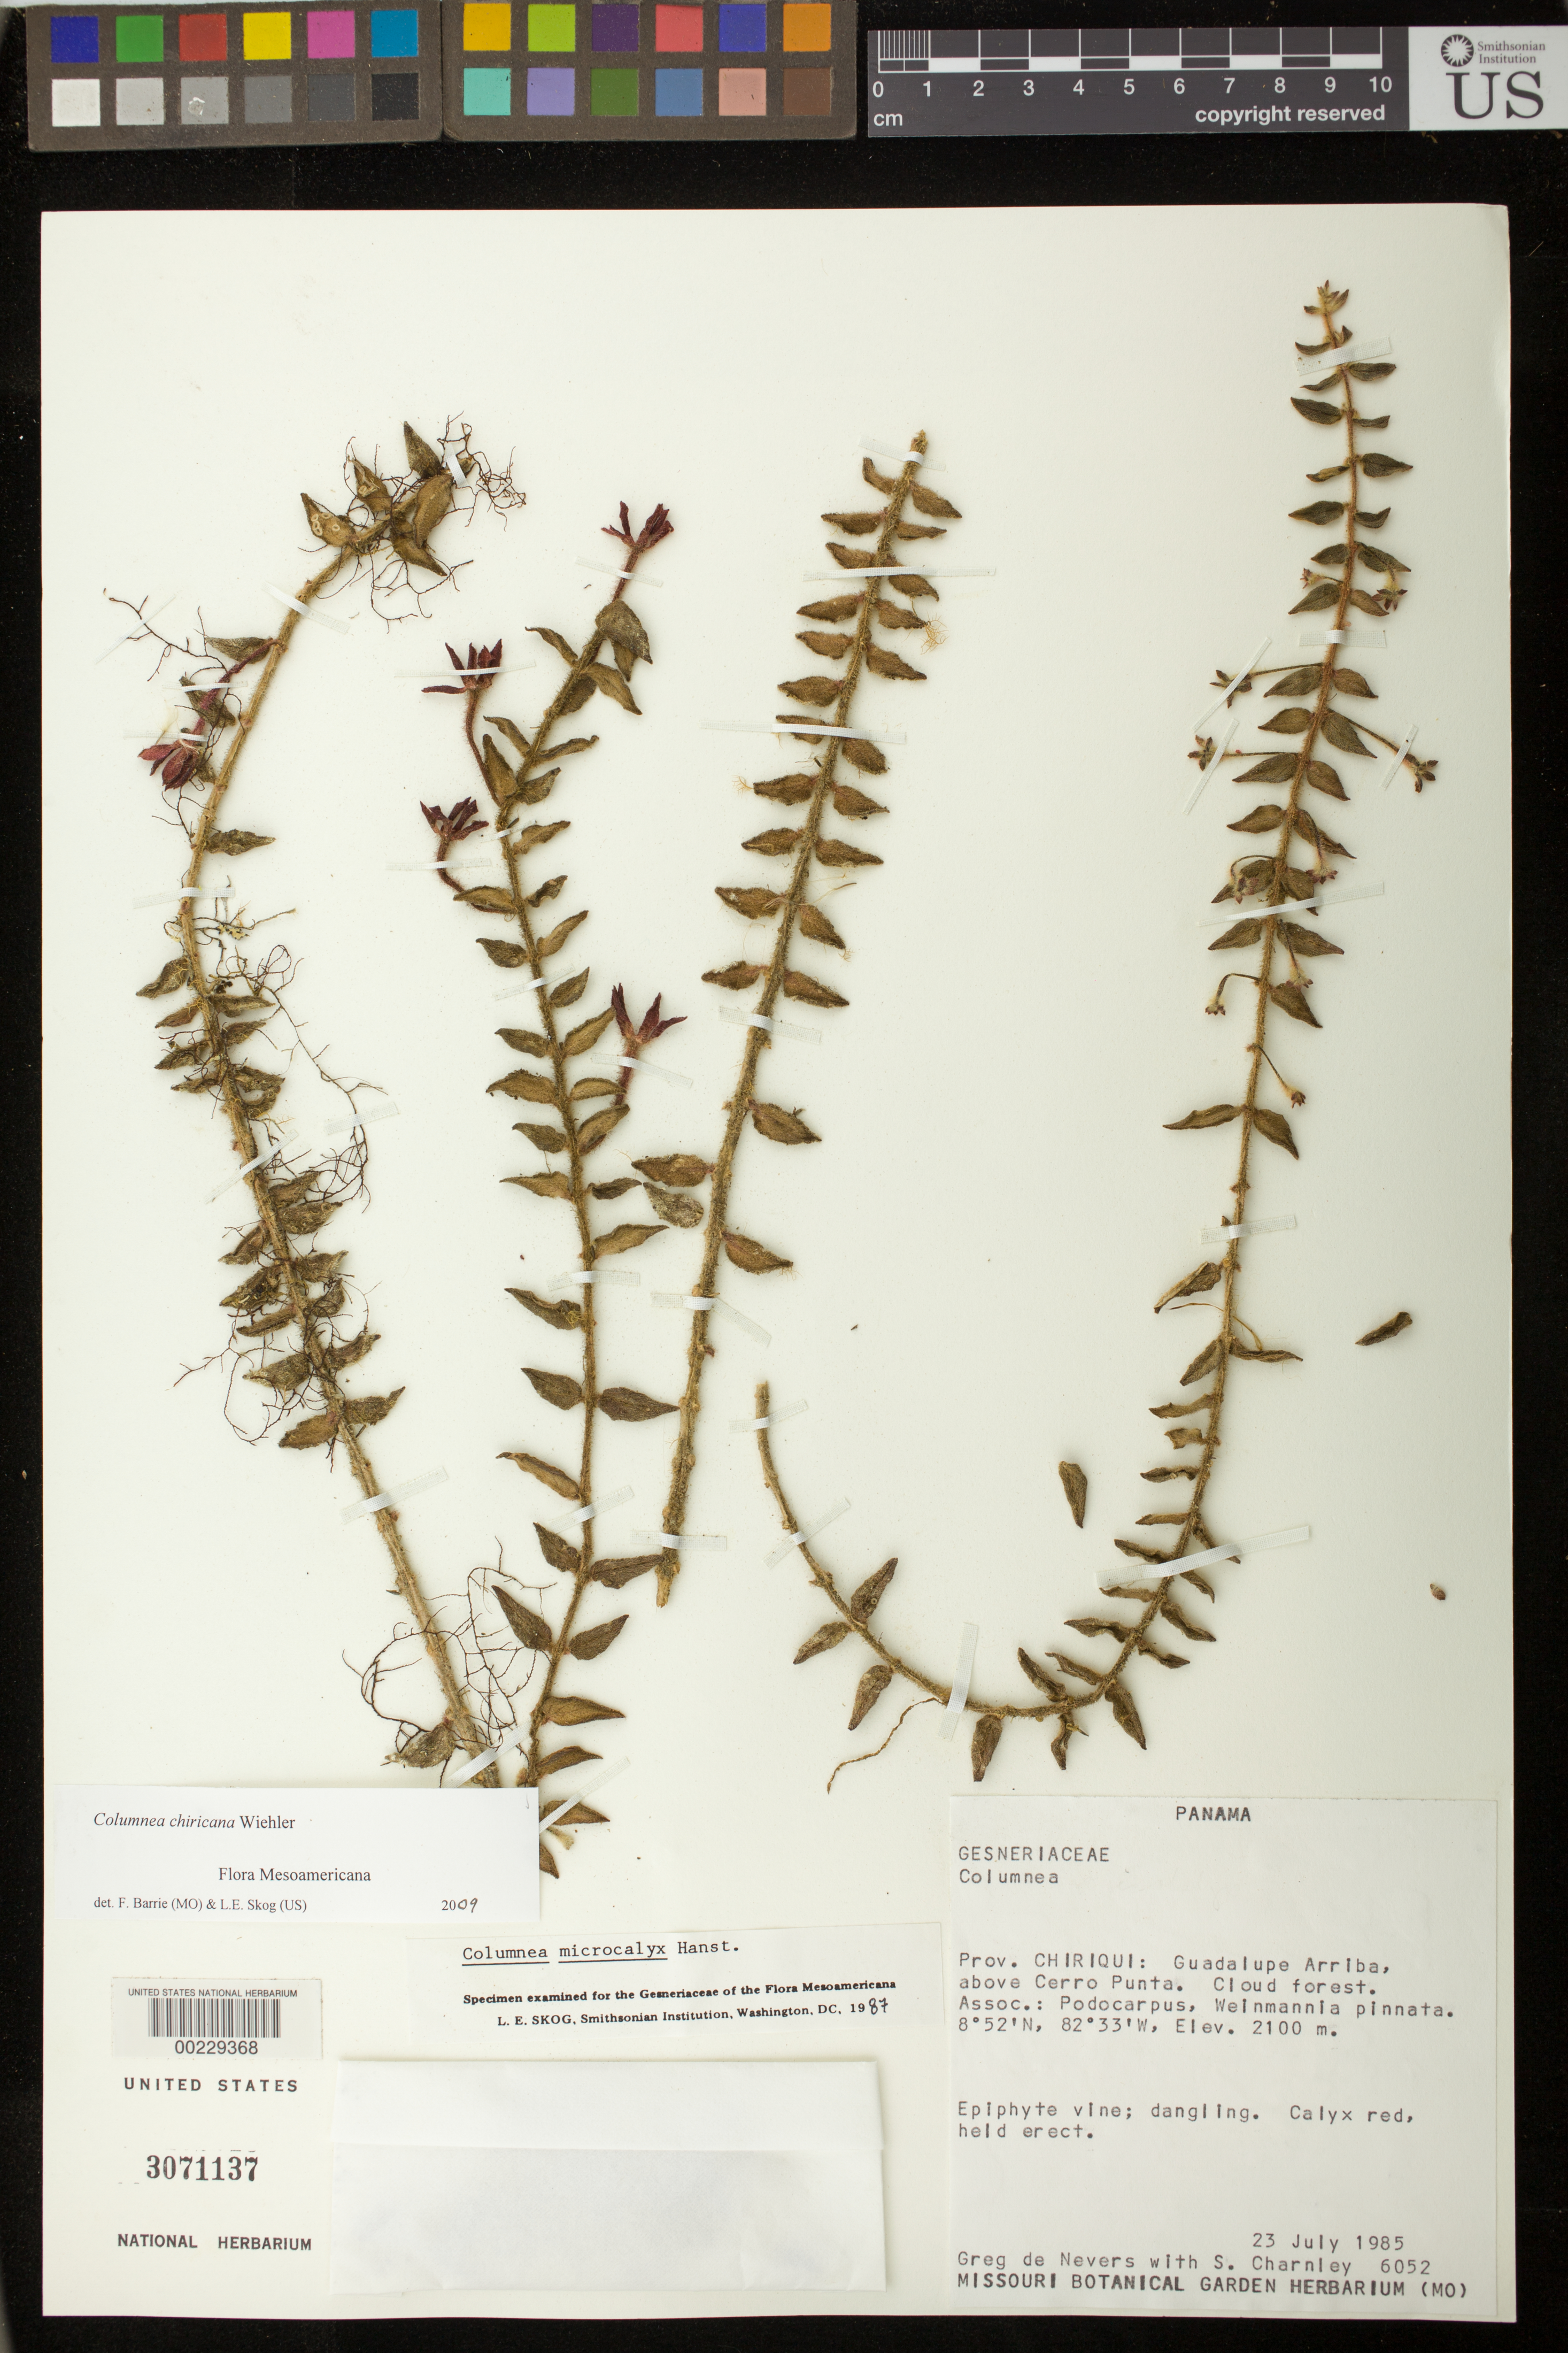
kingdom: Plantae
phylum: Tracheophyta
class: Magnoliopsida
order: Lamiales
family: Gesneriaceae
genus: Columnea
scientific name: Columnea chiricana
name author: Wiehler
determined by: Barrie, F. R.; Skog, Laurence E.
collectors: G. C. de Nevers & S. Charnley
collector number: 6052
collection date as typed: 23 Jul 1985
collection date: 1985-07-23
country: Panama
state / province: Chiriquí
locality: Guadalupe Arriba, above Cerro Punta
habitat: Cloud forest, assoc Podocarpus, Weinmannia pinnata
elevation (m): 2100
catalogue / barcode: US 3071137